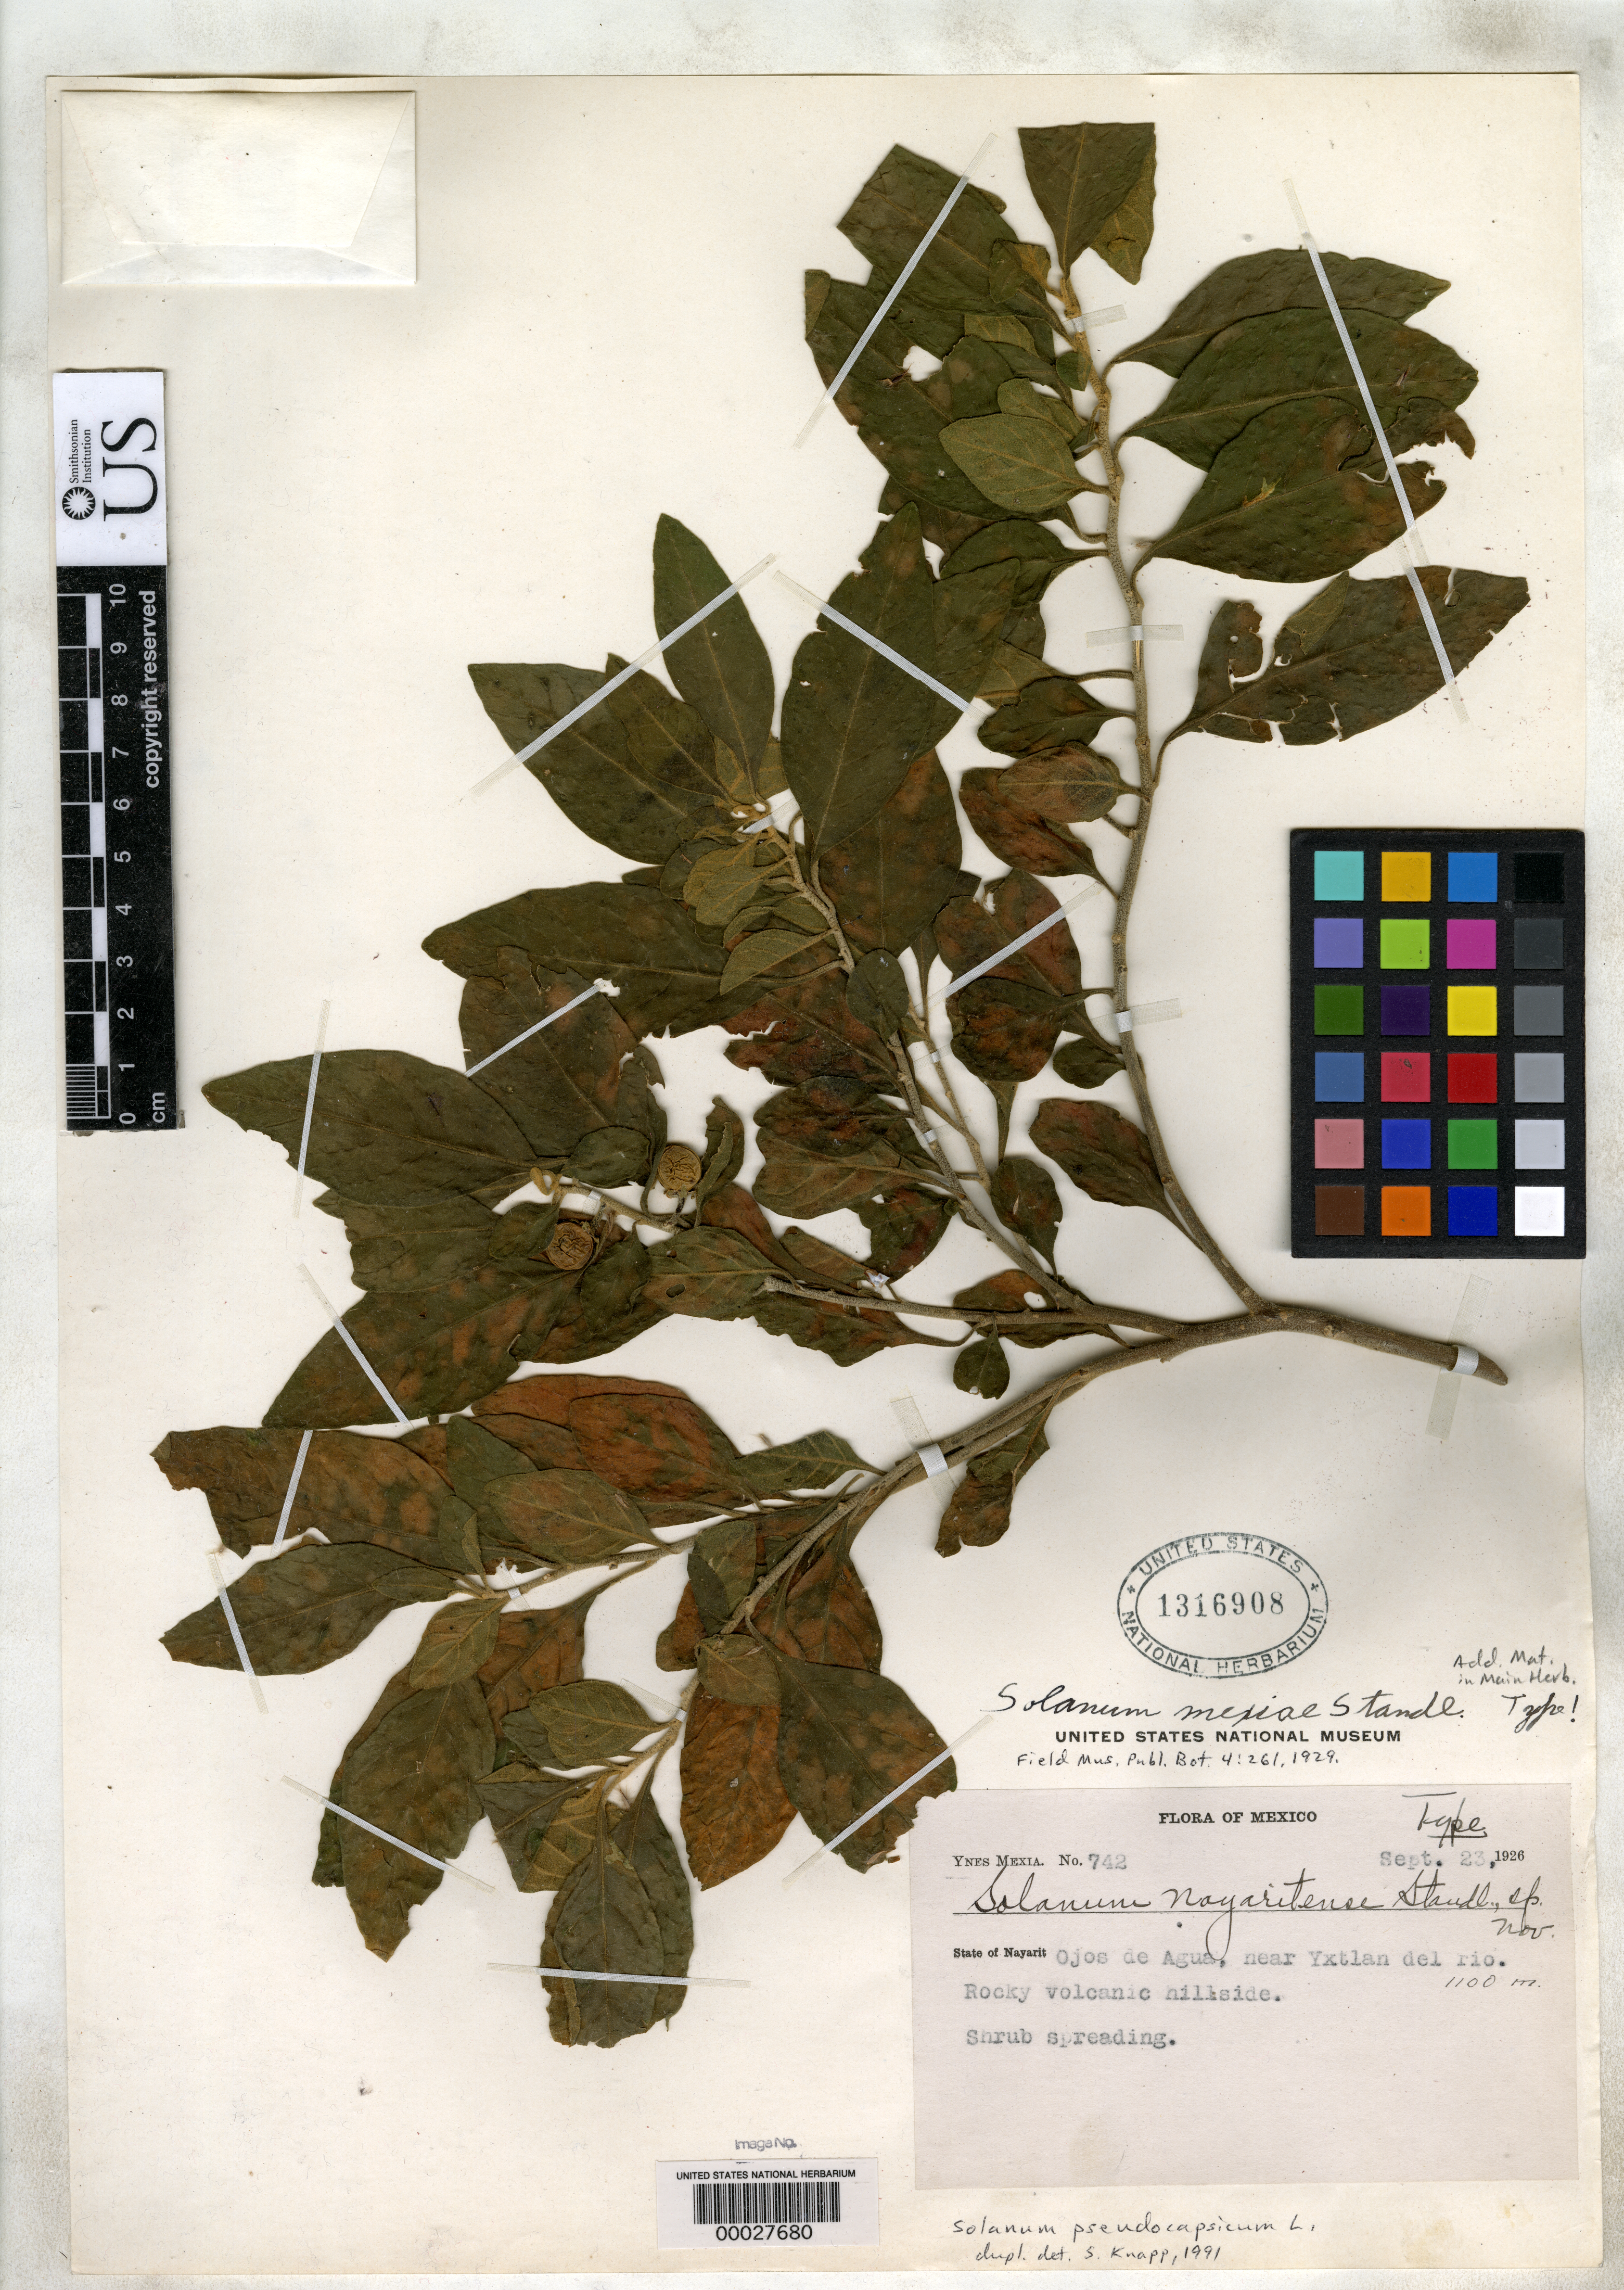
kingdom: Plantae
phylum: Tracheophyta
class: Magnoliopsida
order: Solanales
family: Solanaceae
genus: Solanum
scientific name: Solanum mexiae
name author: Standl.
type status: Isotype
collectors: Y. Mexia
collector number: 742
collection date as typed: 23 Sep 1926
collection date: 1926-09-23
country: Mexico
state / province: Nayarit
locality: Ojos de Agua, near Yxtlan del Rio.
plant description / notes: Annotated as "Type" of "Solanum nayaritense Standl., sp. nov." [ined. name, never published]. Protologue designates duplicate at F (579909) as holotype of S. mexiae.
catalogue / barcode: US 1316908